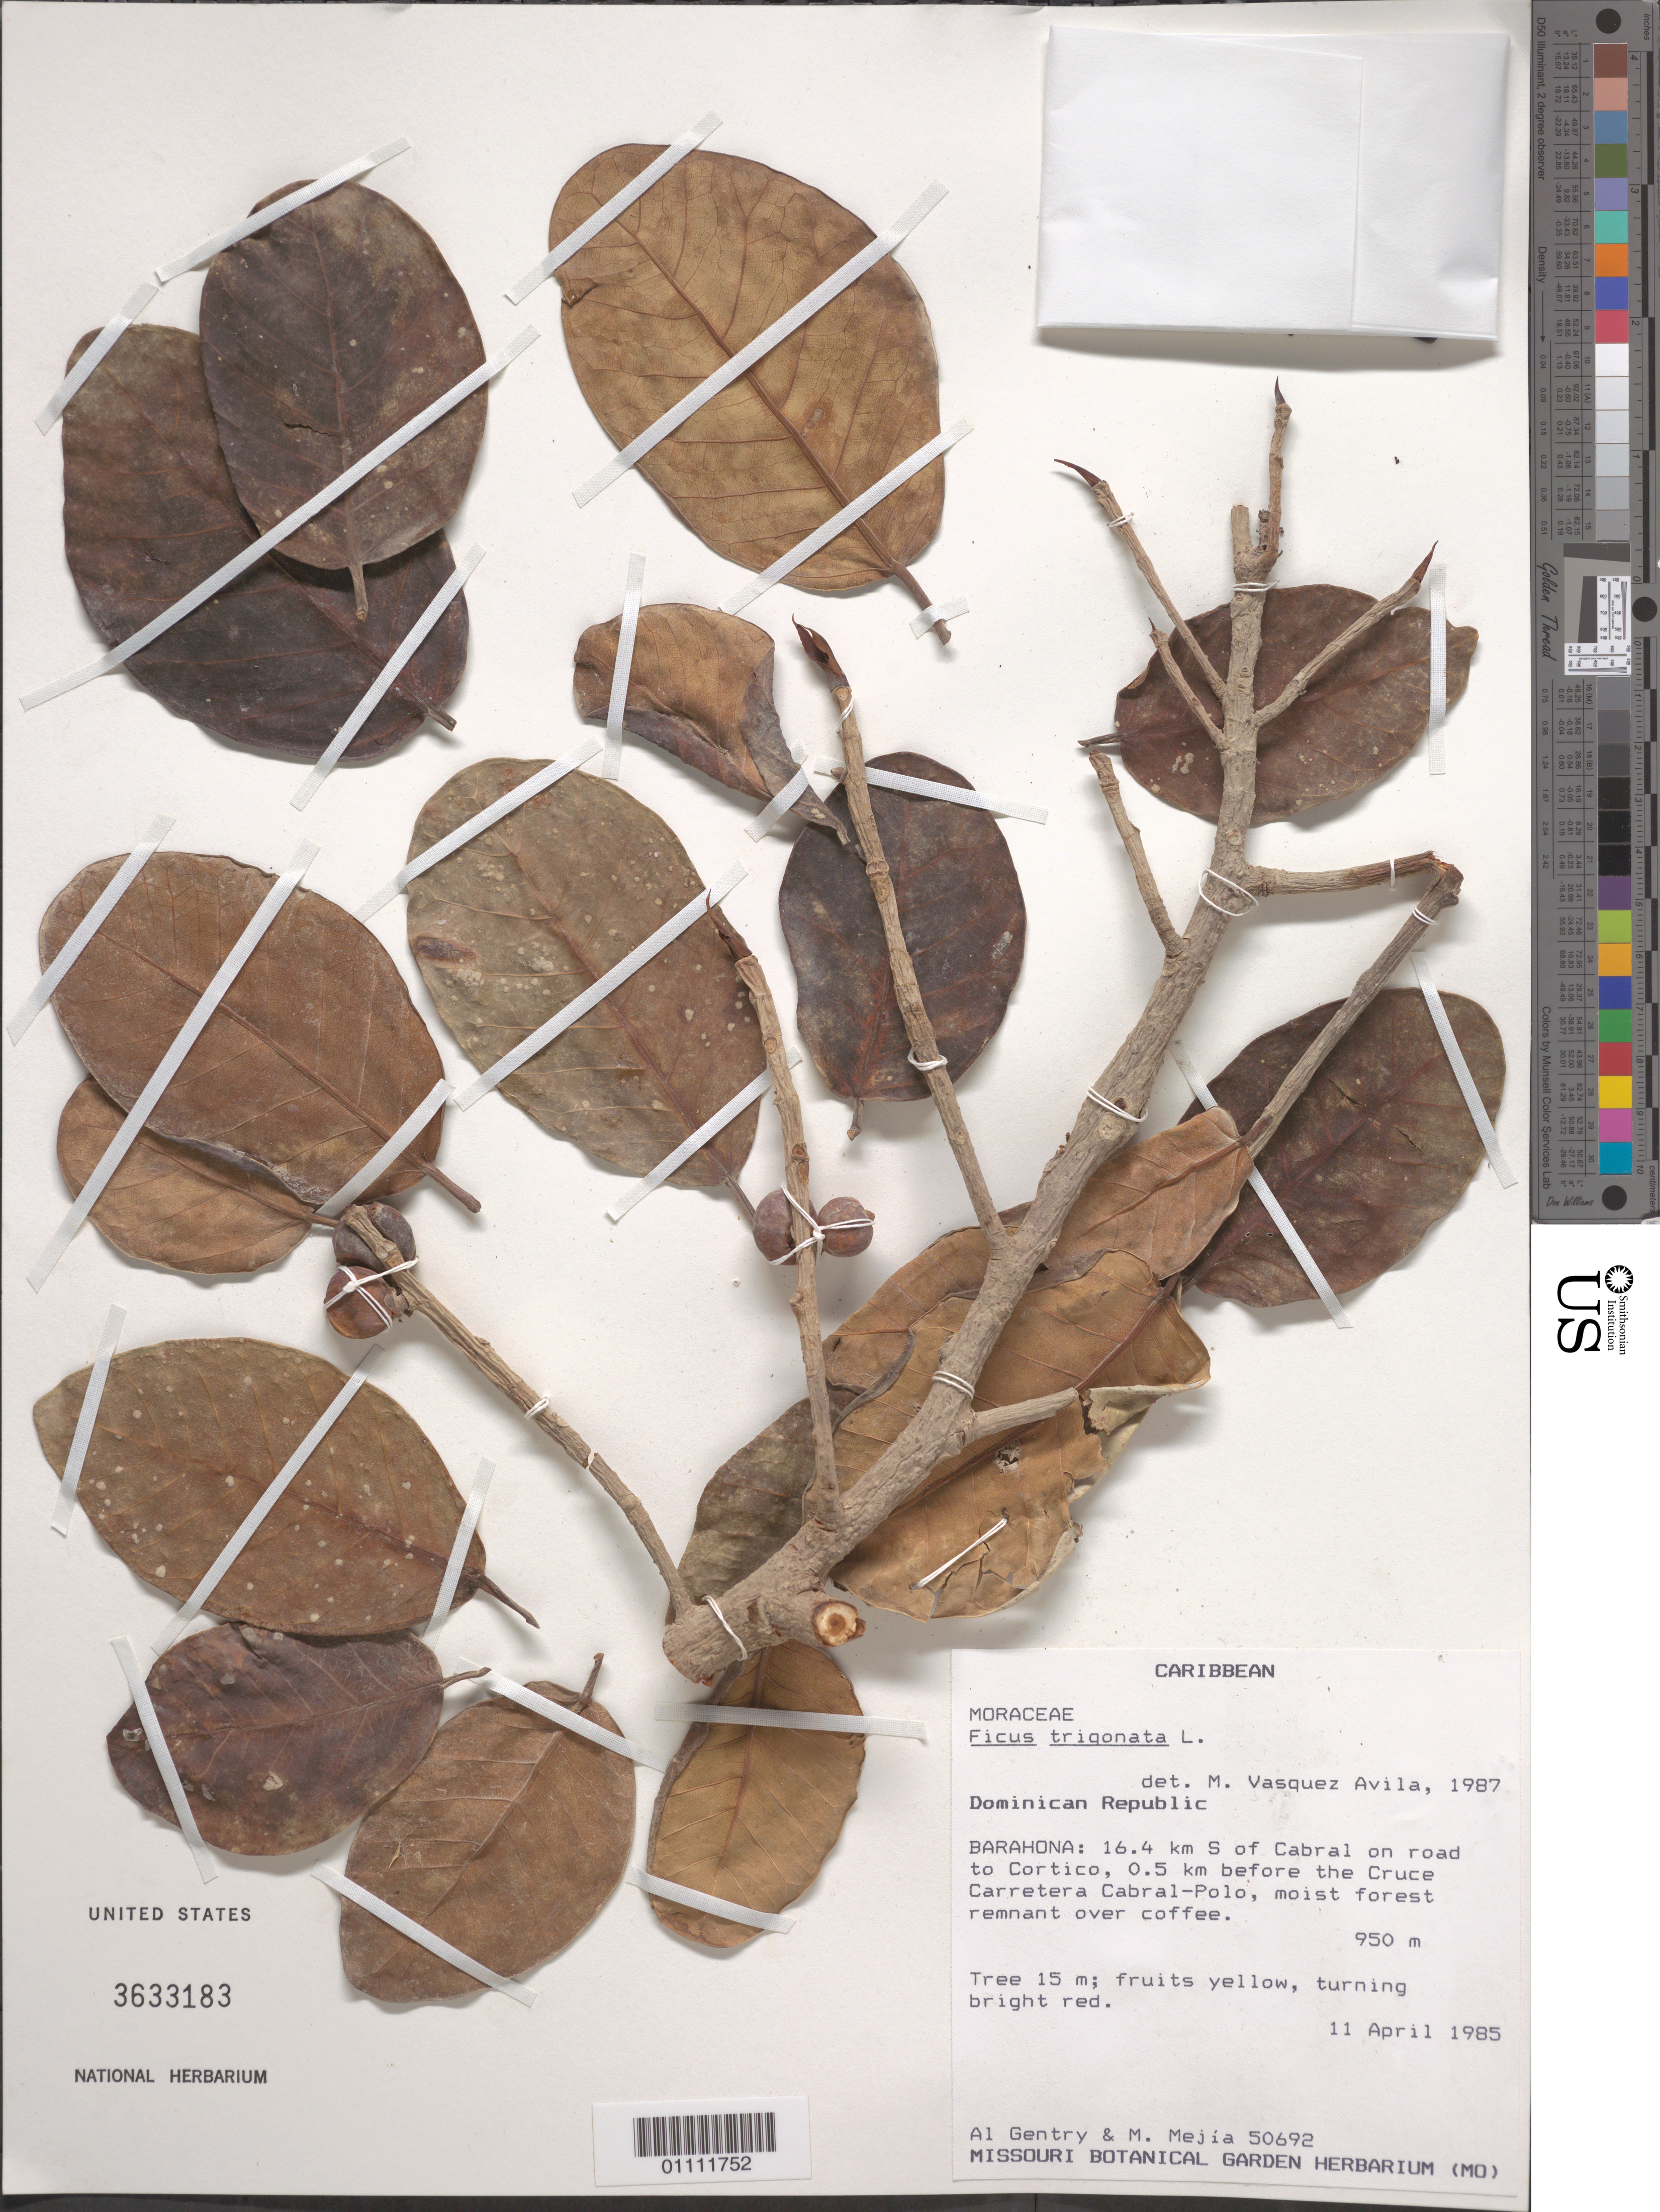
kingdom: Plantae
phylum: Tracheophyta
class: Magnoliopsida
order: Rosales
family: Moraceae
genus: Ficus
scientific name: Ficus mamillifera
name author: Warb.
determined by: Cardoso Pederneiras, L.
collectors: A. H. Gentry & M. Mejia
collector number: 50692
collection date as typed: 11 Apr 1985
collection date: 1985-04-11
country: Dominican Republic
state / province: Barahona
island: Hispaniola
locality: Cabral, 16.4 km S, on road to Cortico, 0.5 km before the Cruce Carretera Cabral-Polo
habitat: Moist forest remnant over coffee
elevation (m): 950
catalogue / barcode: US 3633183